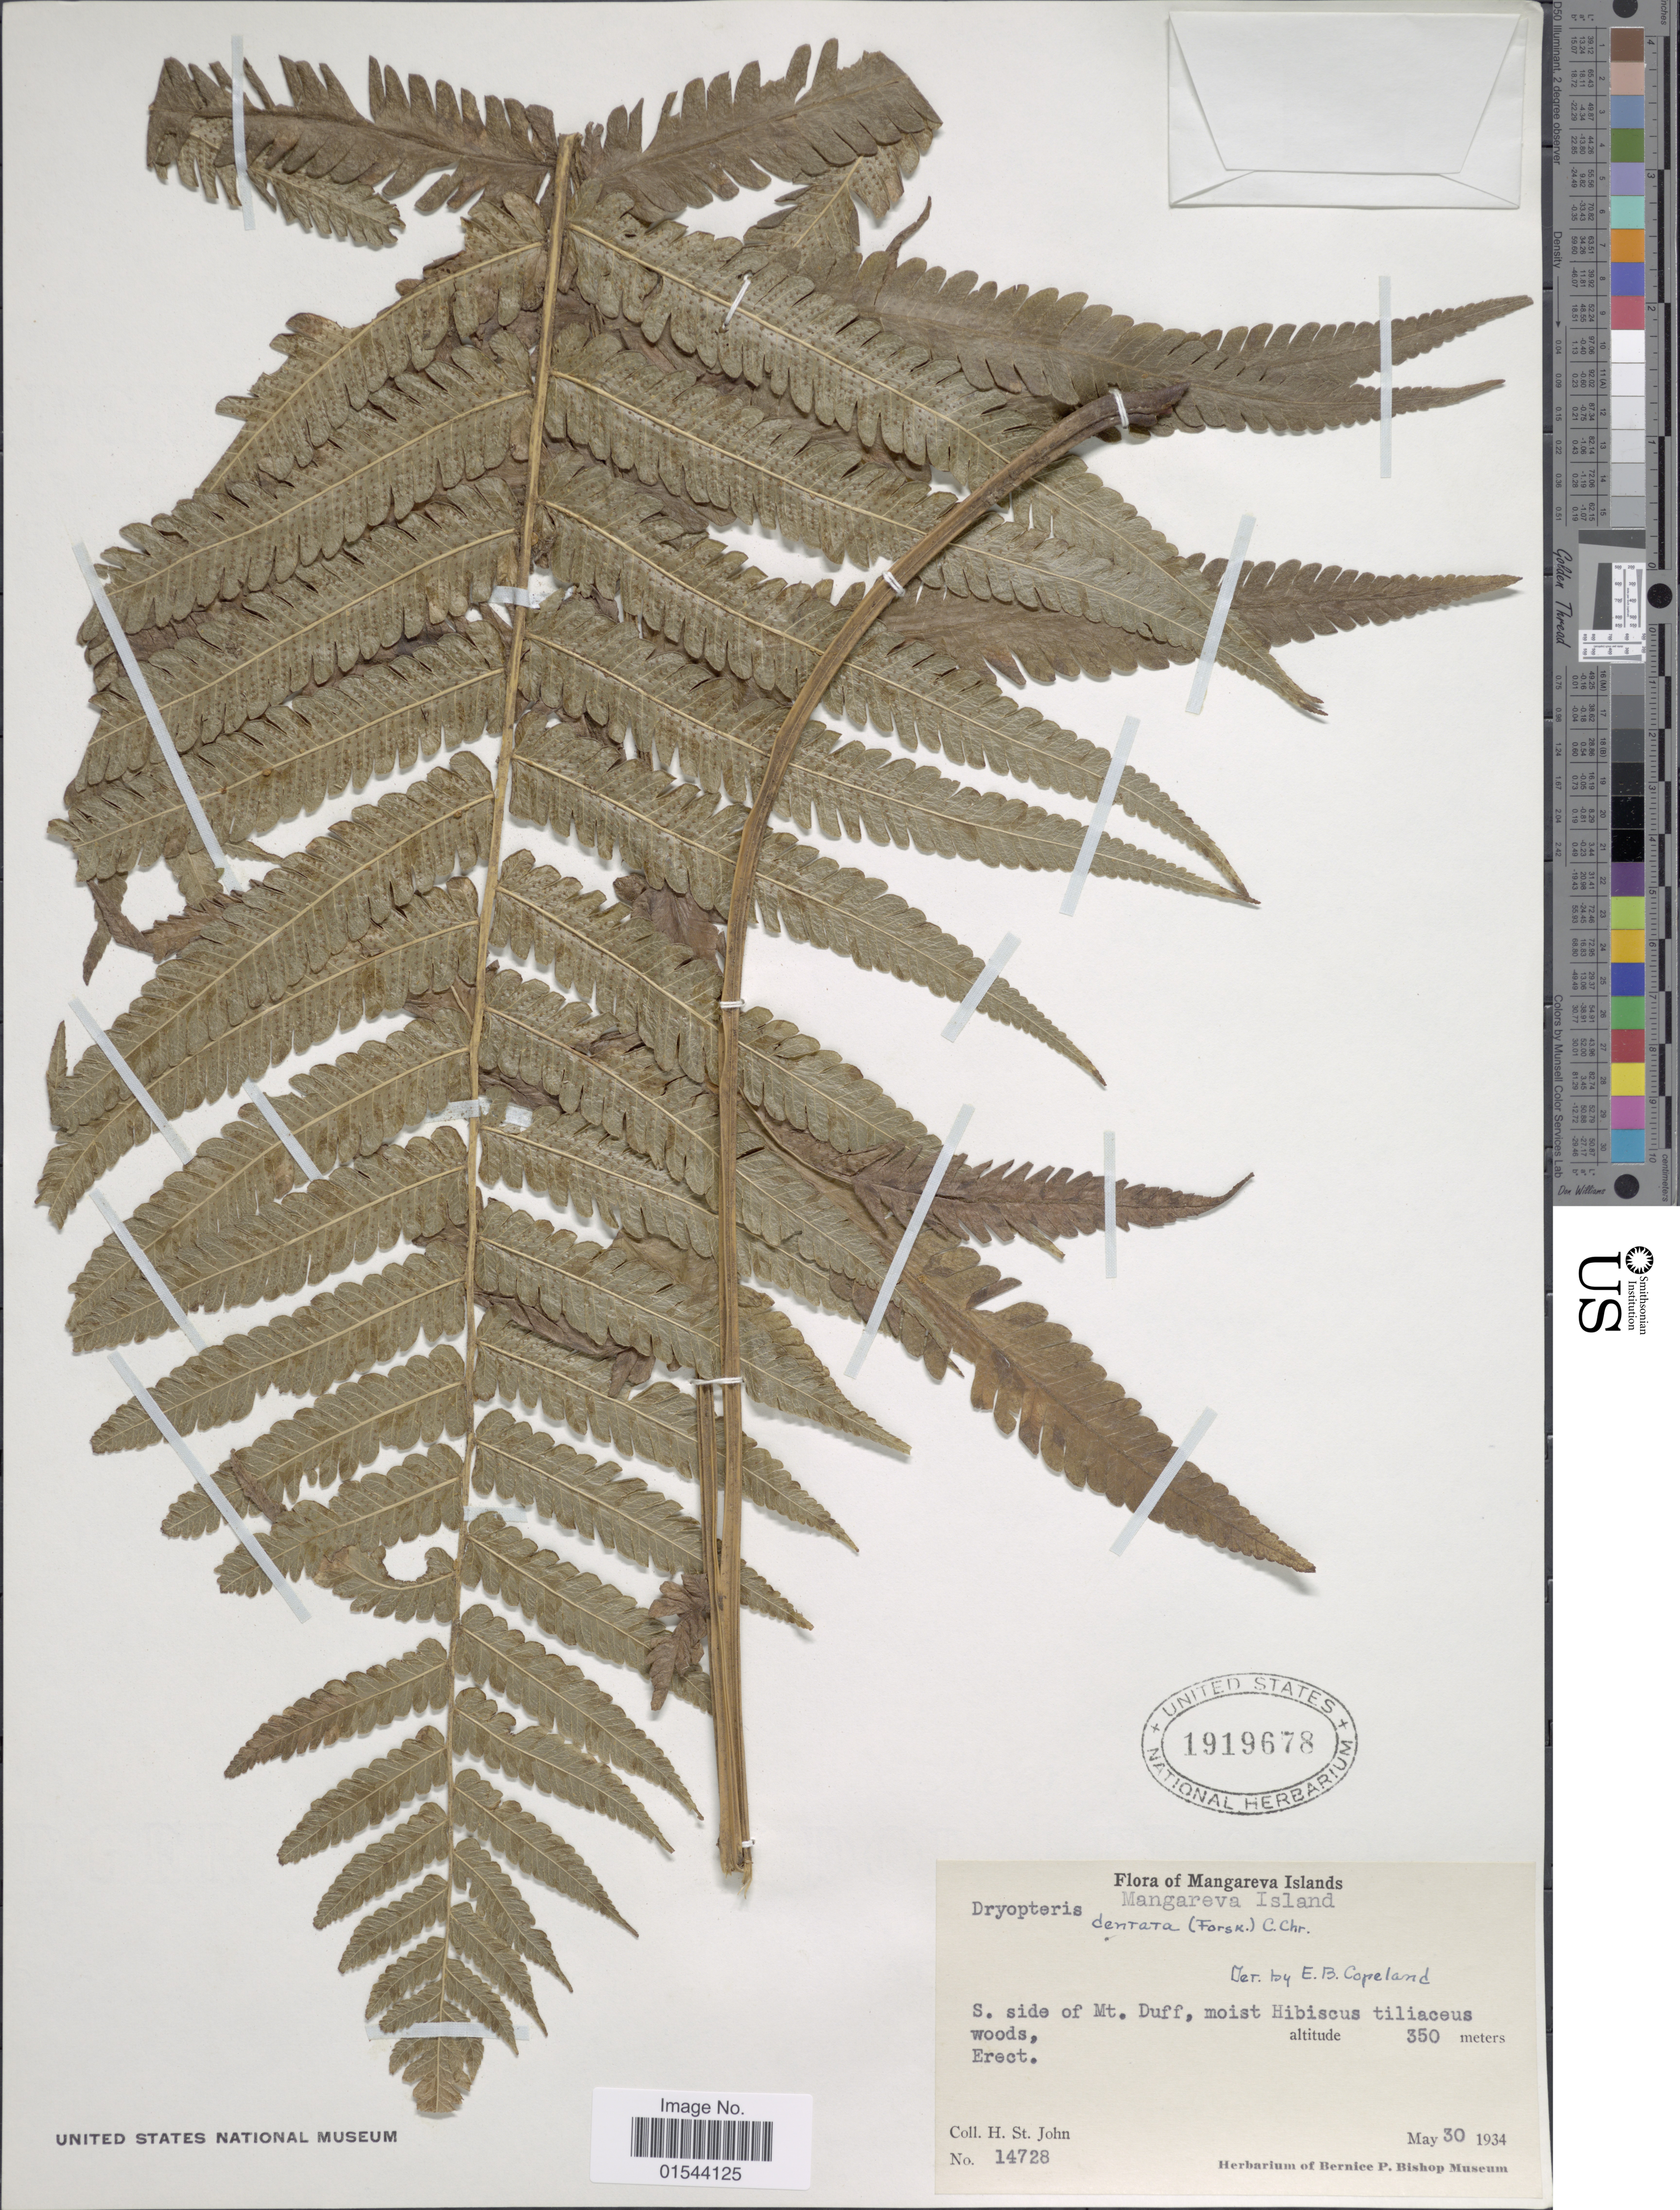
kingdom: Plantae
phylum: Tracheophyta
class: Polypodiopsida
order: Polypodiales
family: Thelypteridaceae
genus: Christella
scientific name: Christella dentata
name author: (Forssk.) Brownsey & Jermy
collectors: H. St. John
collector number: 14728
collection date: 1934-05-30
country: French Polynesia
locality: Mangareva Islands, S. side of Mt. Duff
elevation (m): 350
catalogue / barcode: US 1919678